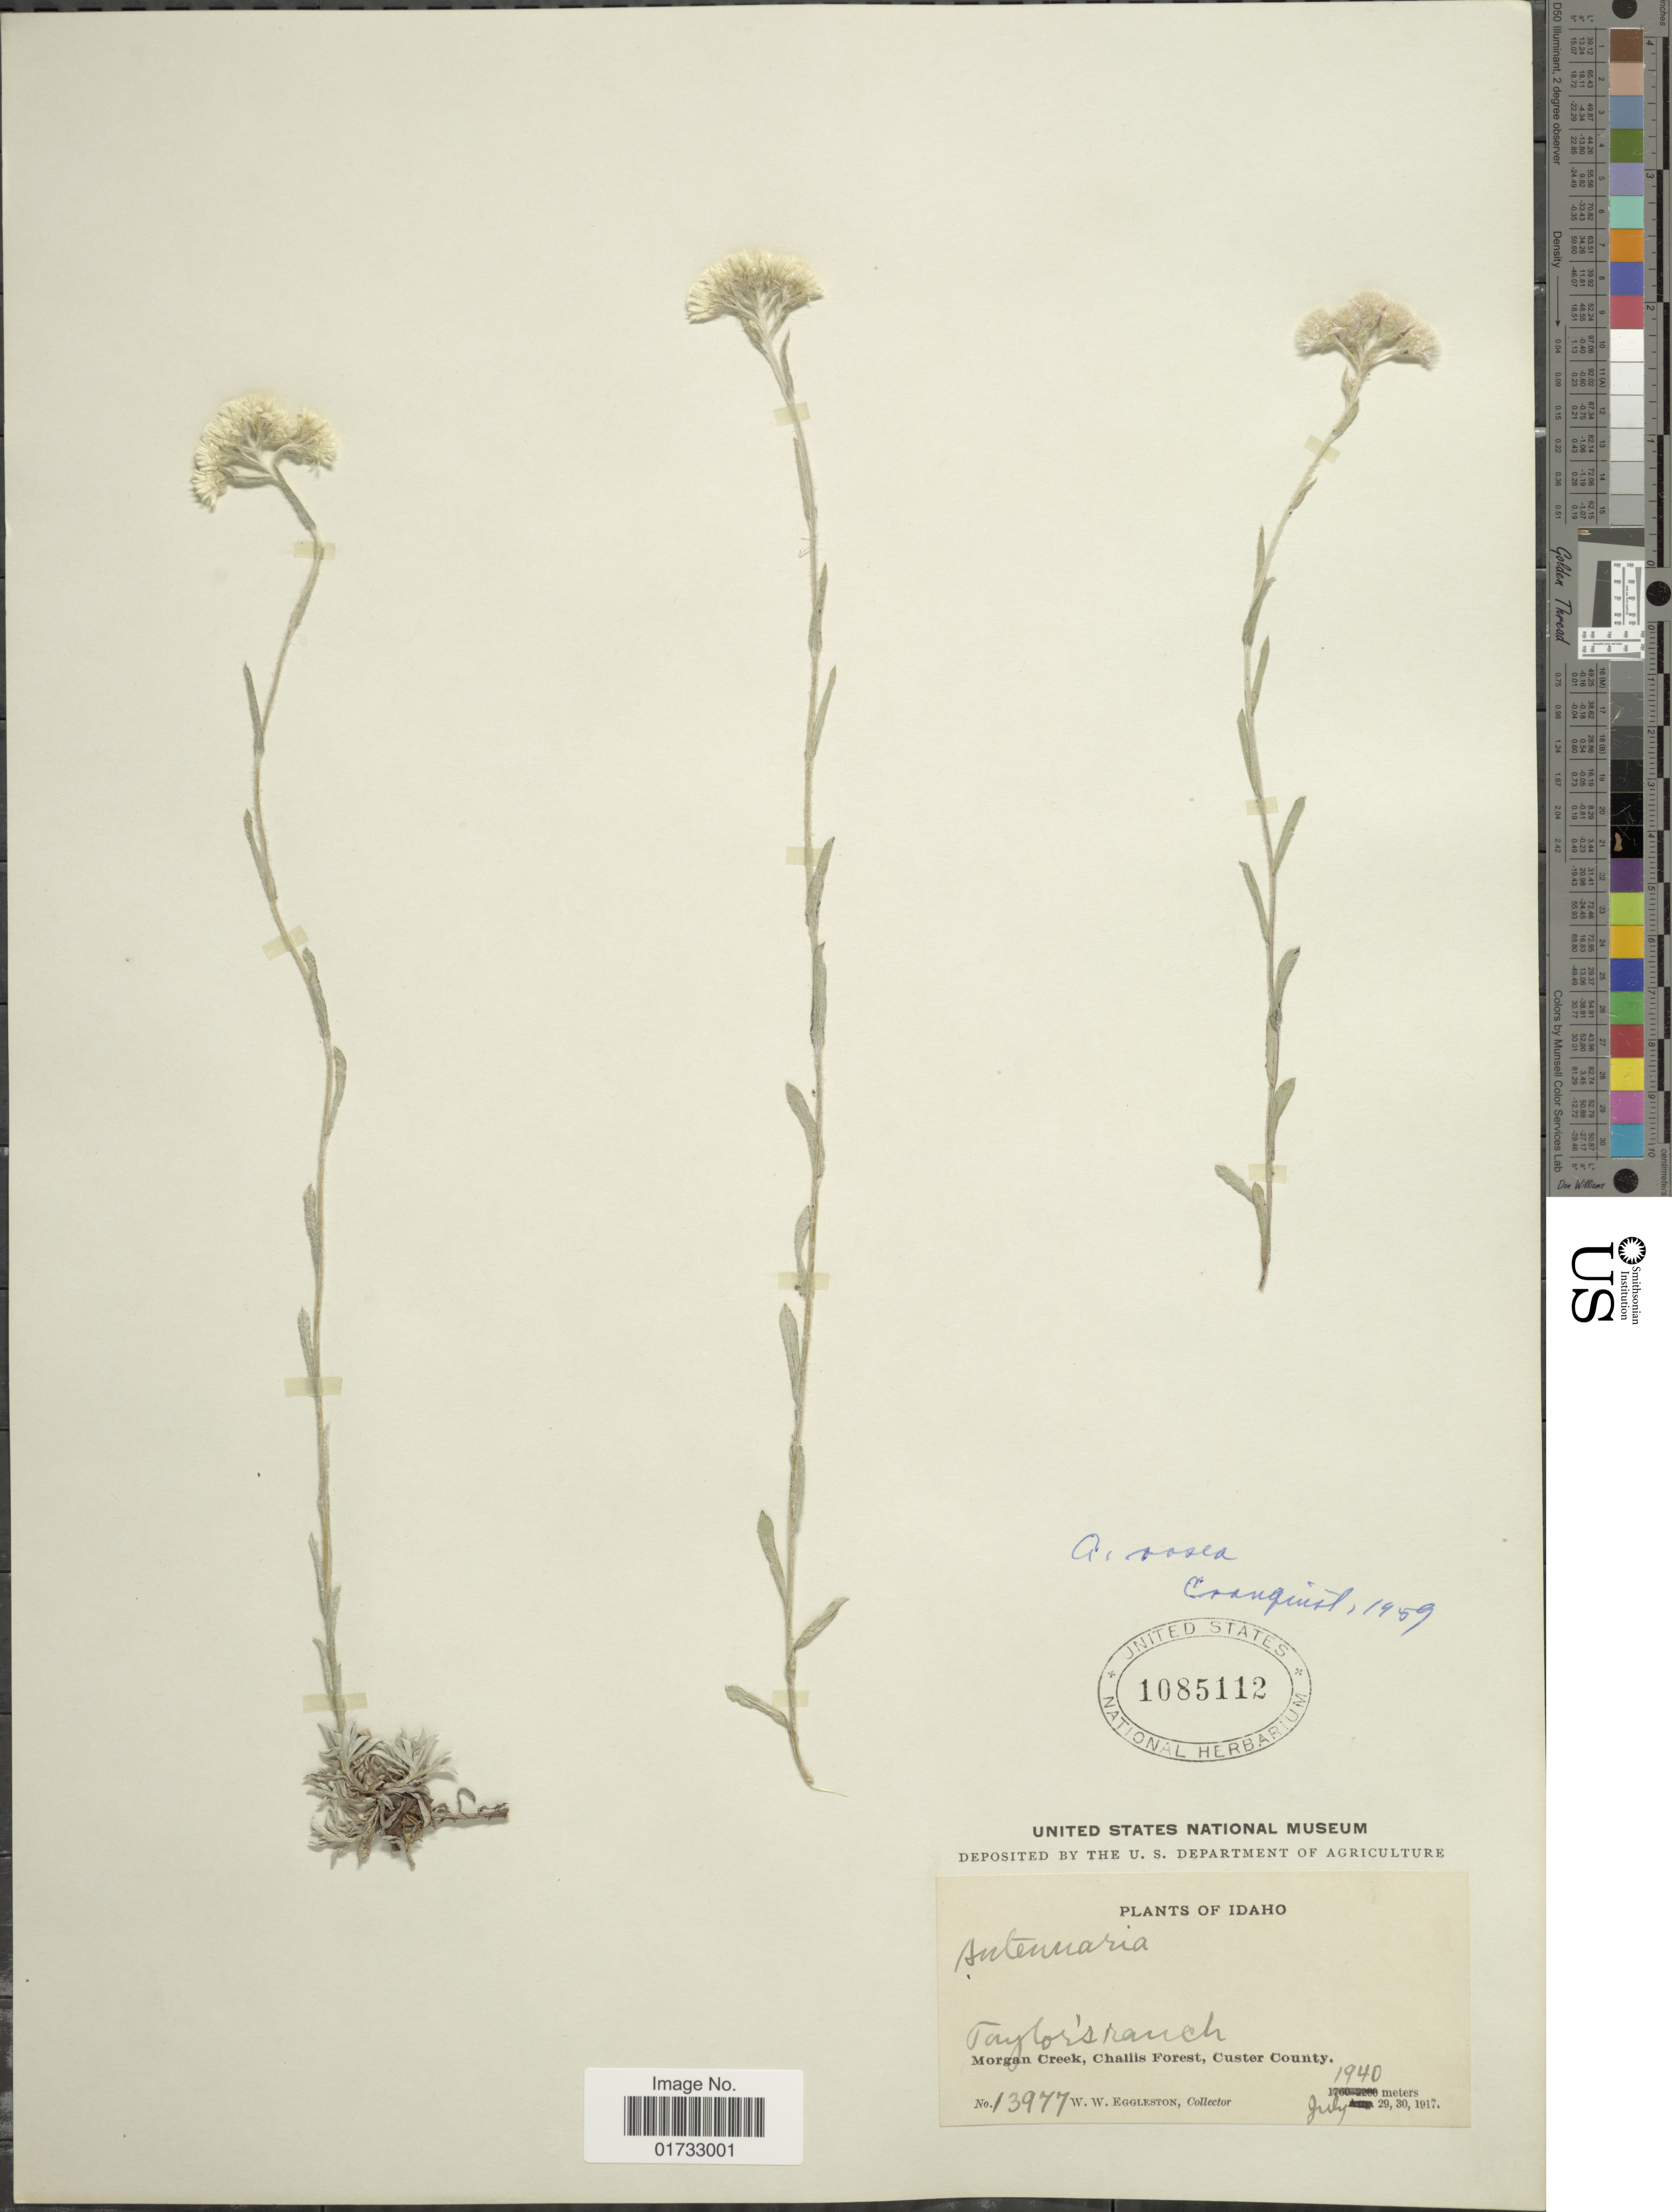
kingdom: Plantae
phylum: Tracheophyta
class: Magnoliopsida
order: Asterales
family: Asteraceae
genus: Antennaria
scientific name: Antennaria rosea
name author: Greene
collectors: W. W. Eggleston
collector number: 13977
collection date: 1917-07-29/1917-07-30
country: United States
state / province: Idaho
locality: Taylor's ranch, Morgan Creek, Challis Forest, Custer County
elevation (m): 1940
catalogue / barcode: US 1085112